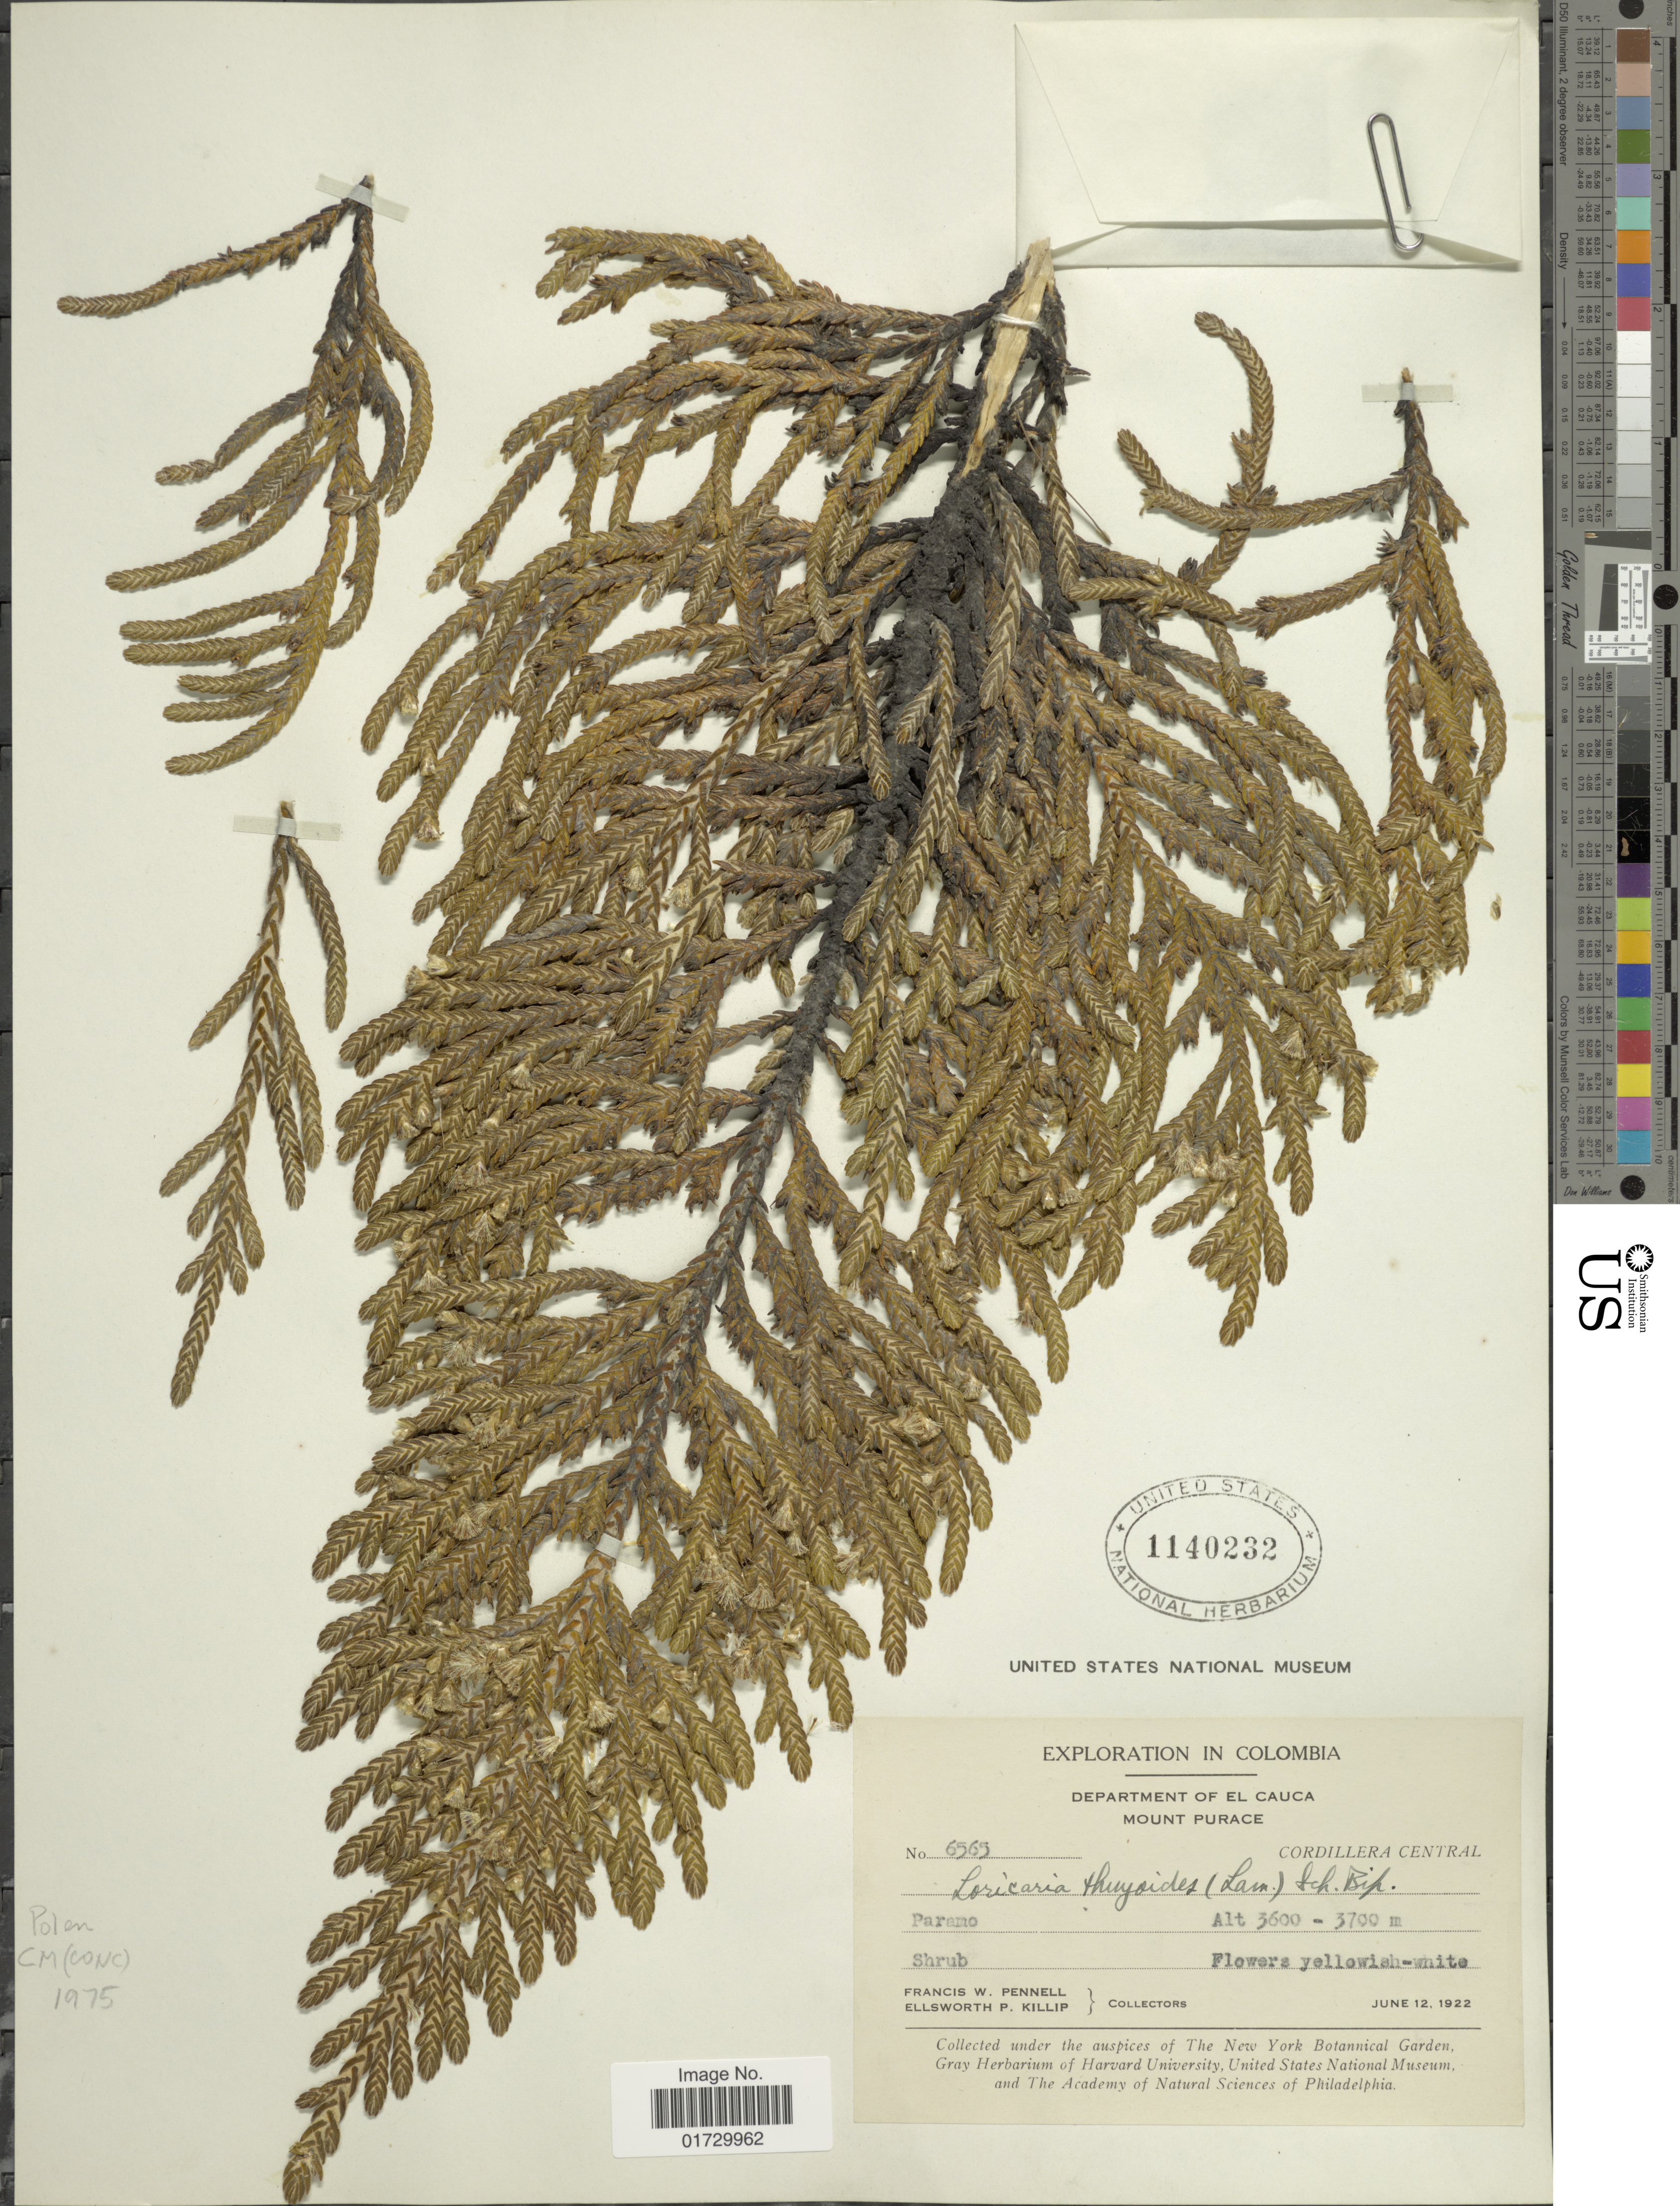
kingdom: Plantae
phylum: Tracheophyta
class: Magnoliopsida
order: Asterales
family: Asteraceae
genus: Loricaria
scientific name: Loricaria thuyoides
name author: (Lam.) Sch. Bip.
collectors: F. W. Pennell & E. P. Killip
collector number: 6565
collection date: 1922-06-12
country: Colombia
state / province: Cauca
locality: Mount Purace, Cordillera Central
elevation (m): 3600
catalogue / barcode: US 1140232